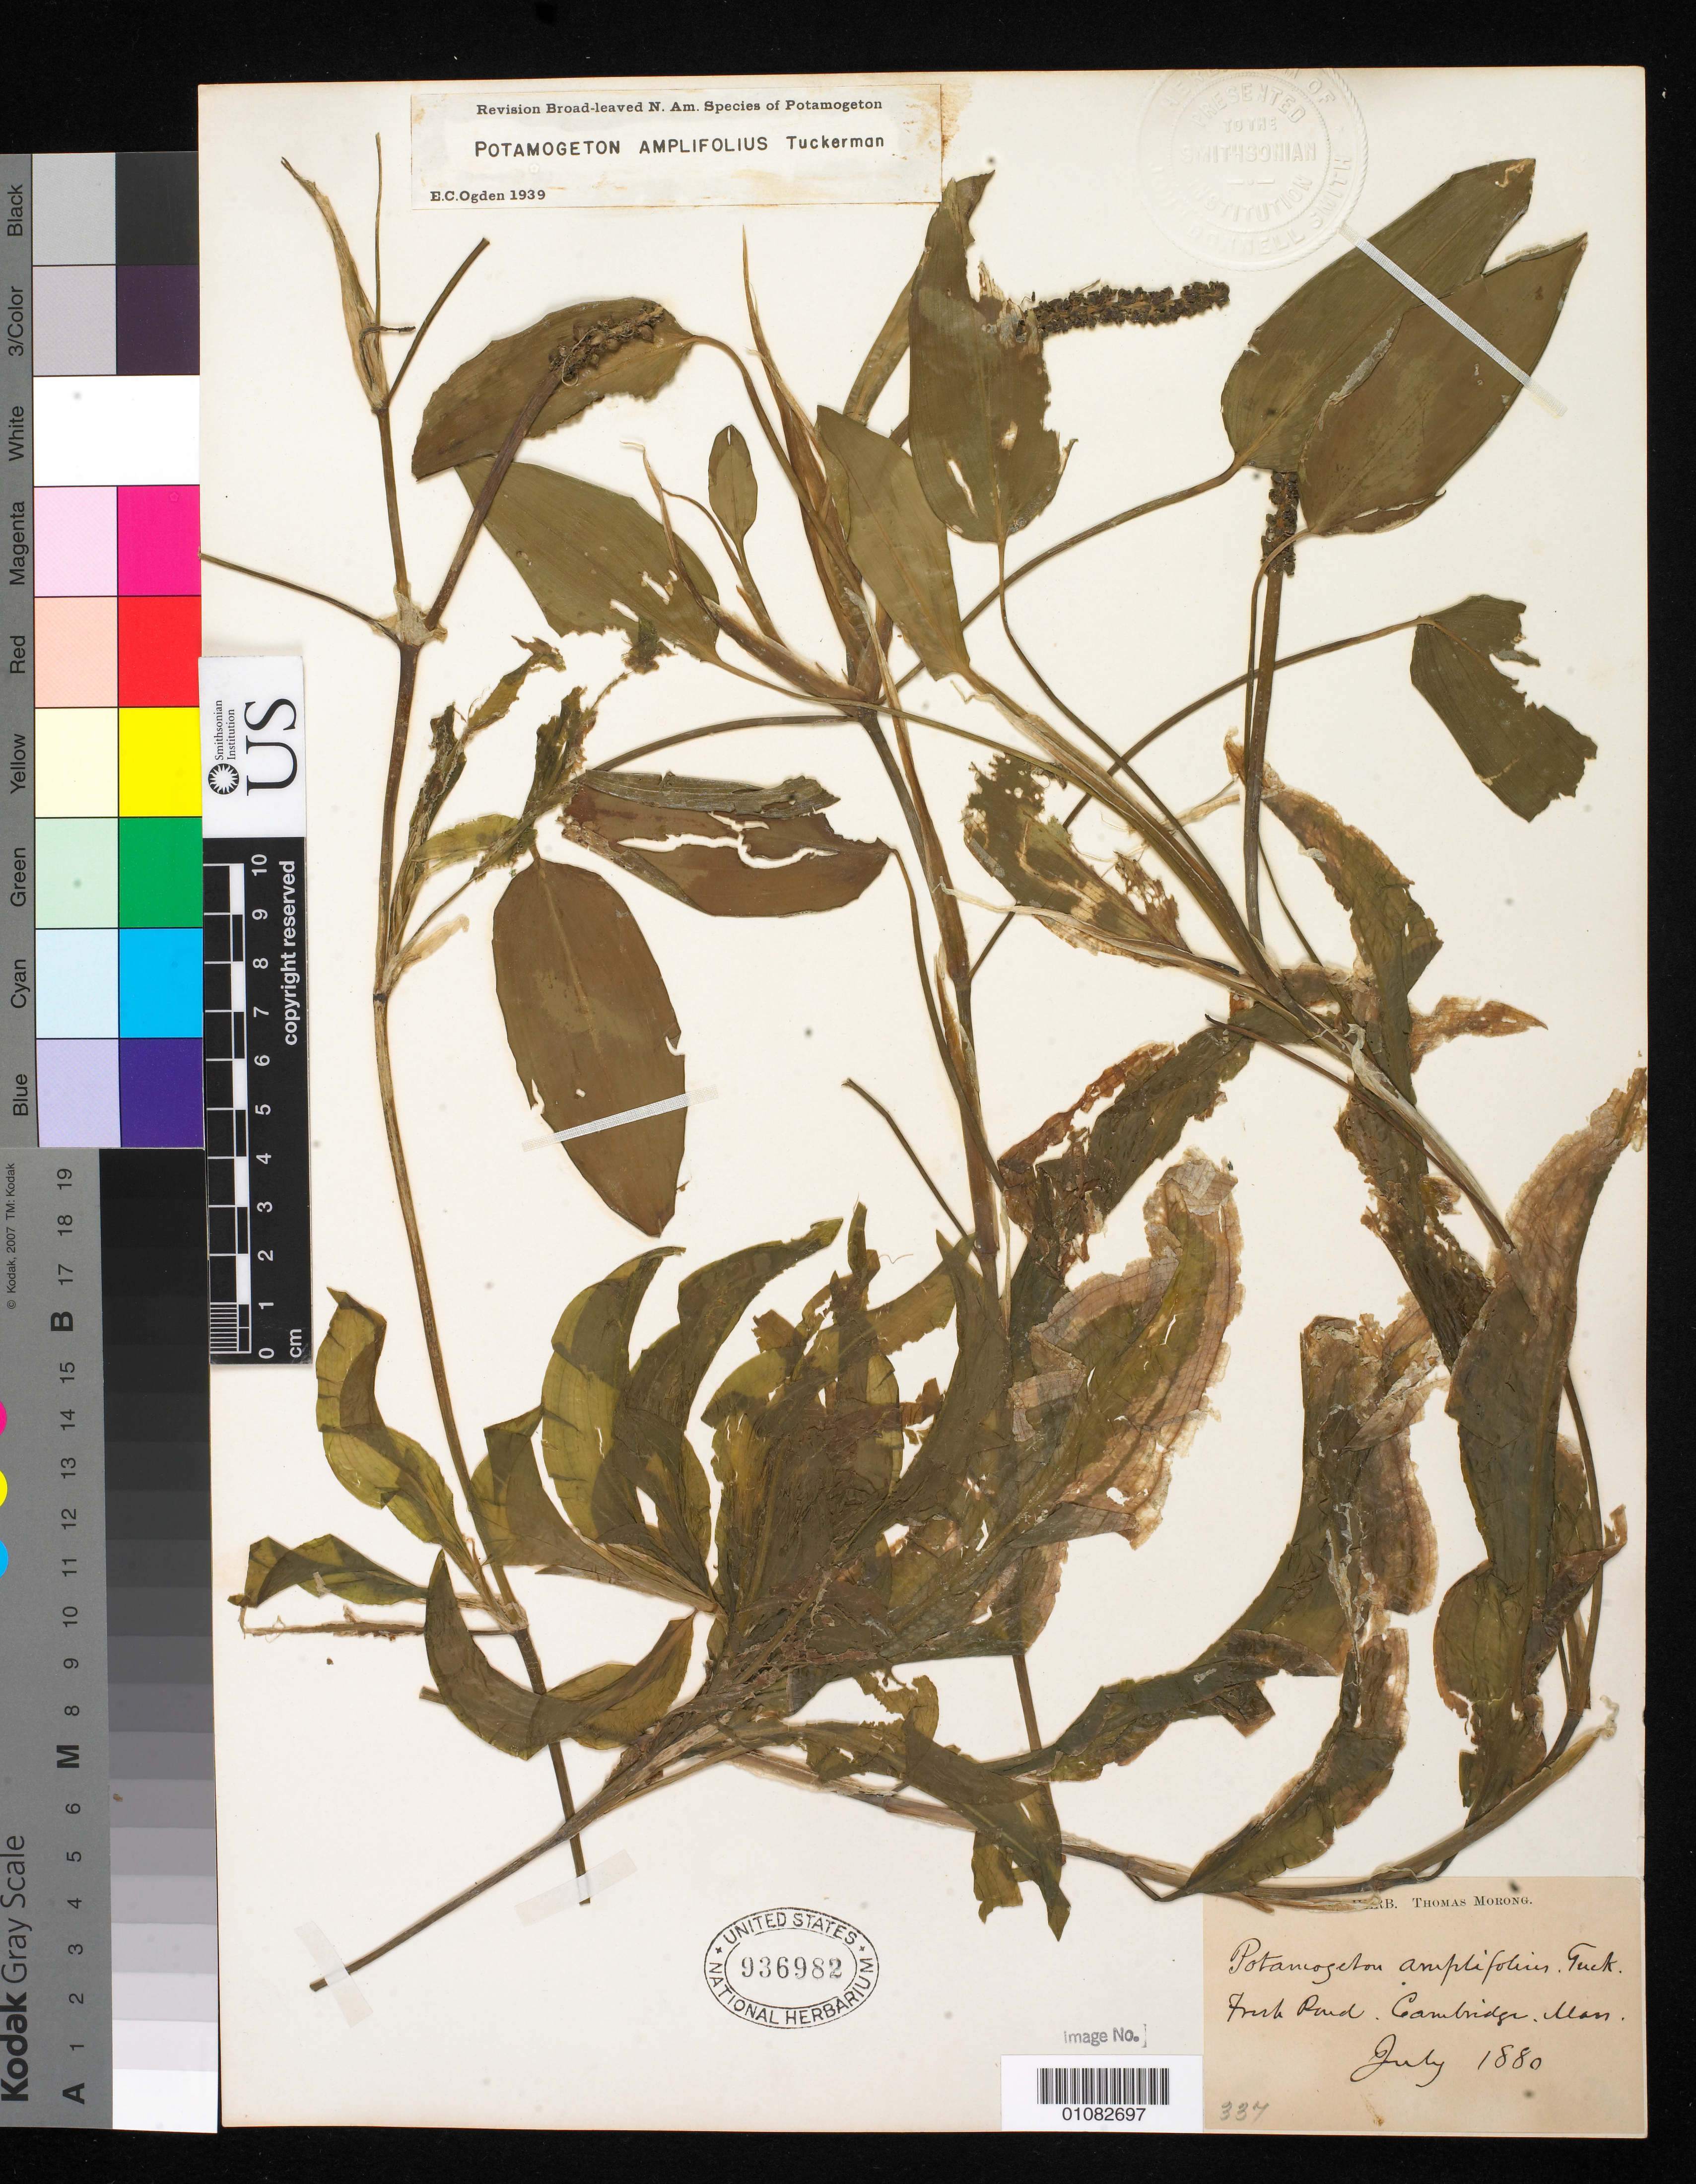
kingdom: Plantae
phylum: Tracheophyta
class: Liliopsida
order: Alismatales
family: Potamogetonaceae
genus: Potamogeton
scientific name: Potamogeton amplifolius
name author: Tuckerm.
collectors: ex Herb. T. Morong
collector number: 337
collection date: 1880-07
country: United States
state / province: Massachusetts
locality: Cambridge, Fresh Pond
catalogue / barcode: US 936982